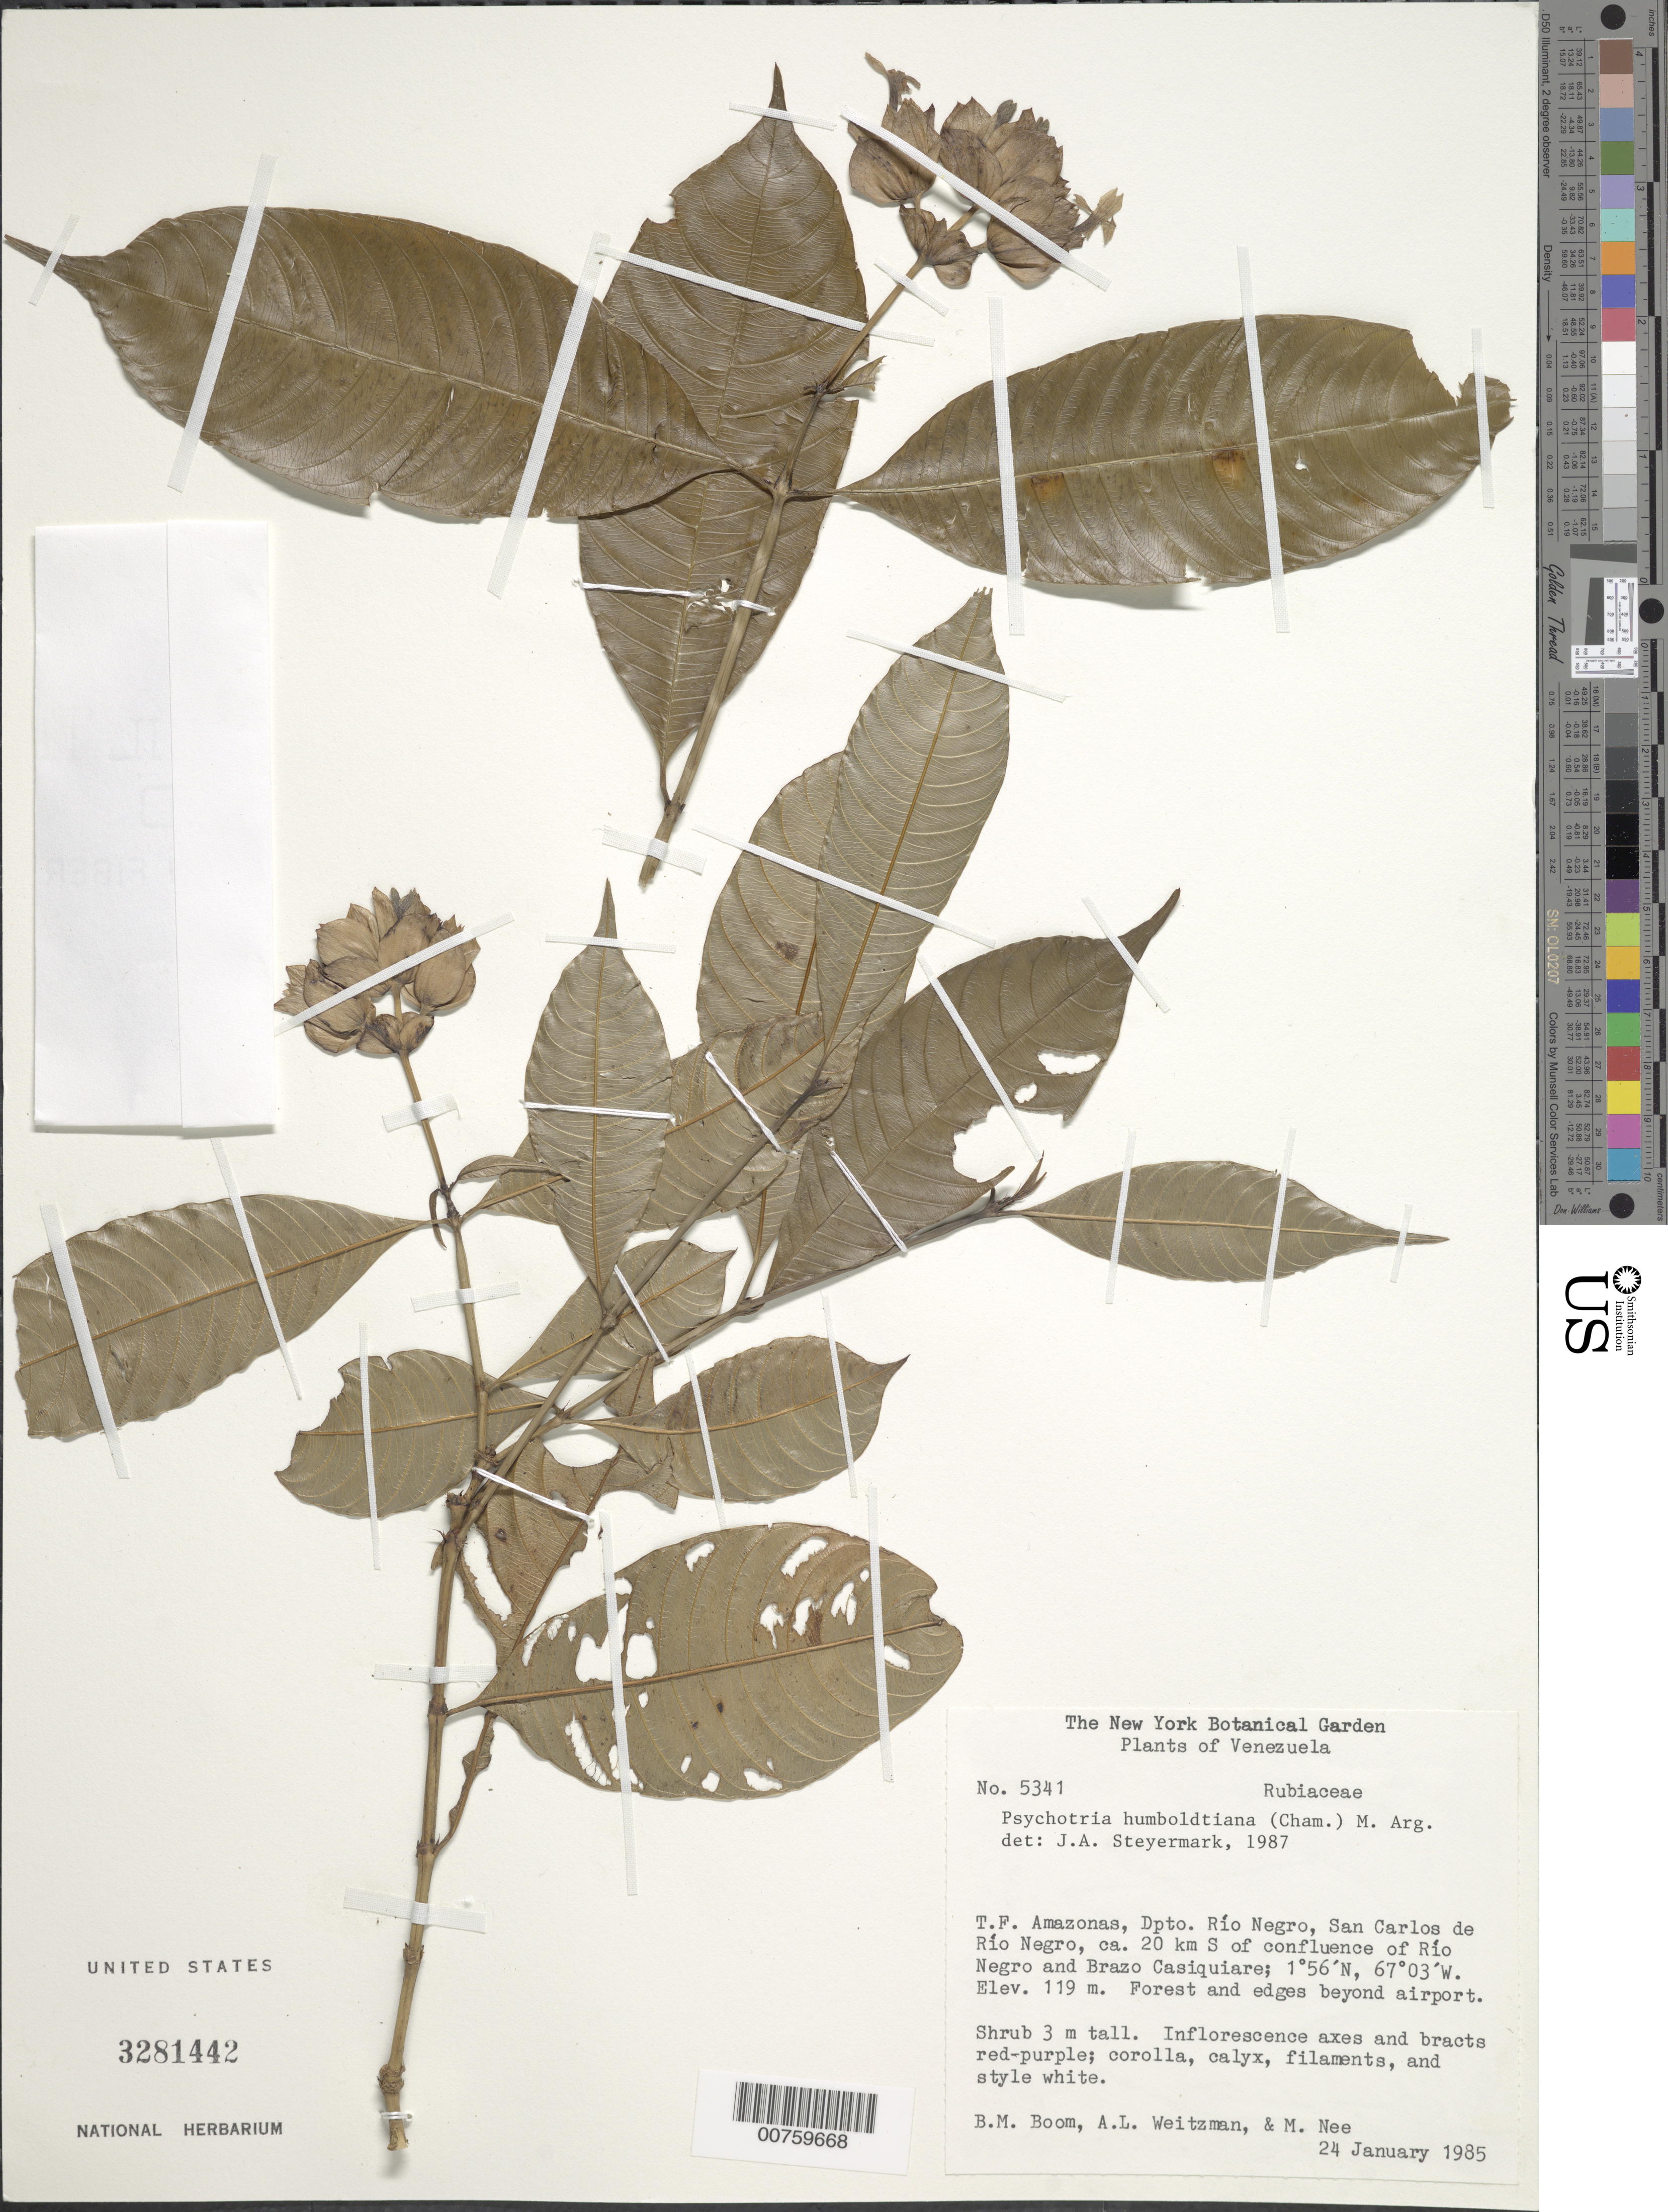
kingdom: Plantae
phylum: Tracheophyta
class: Magnoliopsida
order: Gentianales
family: Rubiaceae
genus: Psychotria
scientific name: Psychotria humboldtiana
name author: (Cham.) Müll. Arg.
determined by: Steyermark, Julian A., (VEN)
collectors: B. M. Boom, A. L. Weitzman & M. Nee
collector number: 5341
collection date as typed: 24-Jan-85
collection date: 1985-01-24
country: Venezuela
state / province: Amazonas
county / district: Río Negro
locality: San Carlos de Río Negro, ca. 20 km S of confl. of Río Negro and Brazo Casiquiare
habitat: Forest and edges beyond airport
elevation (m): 119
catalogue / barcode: US 3281442